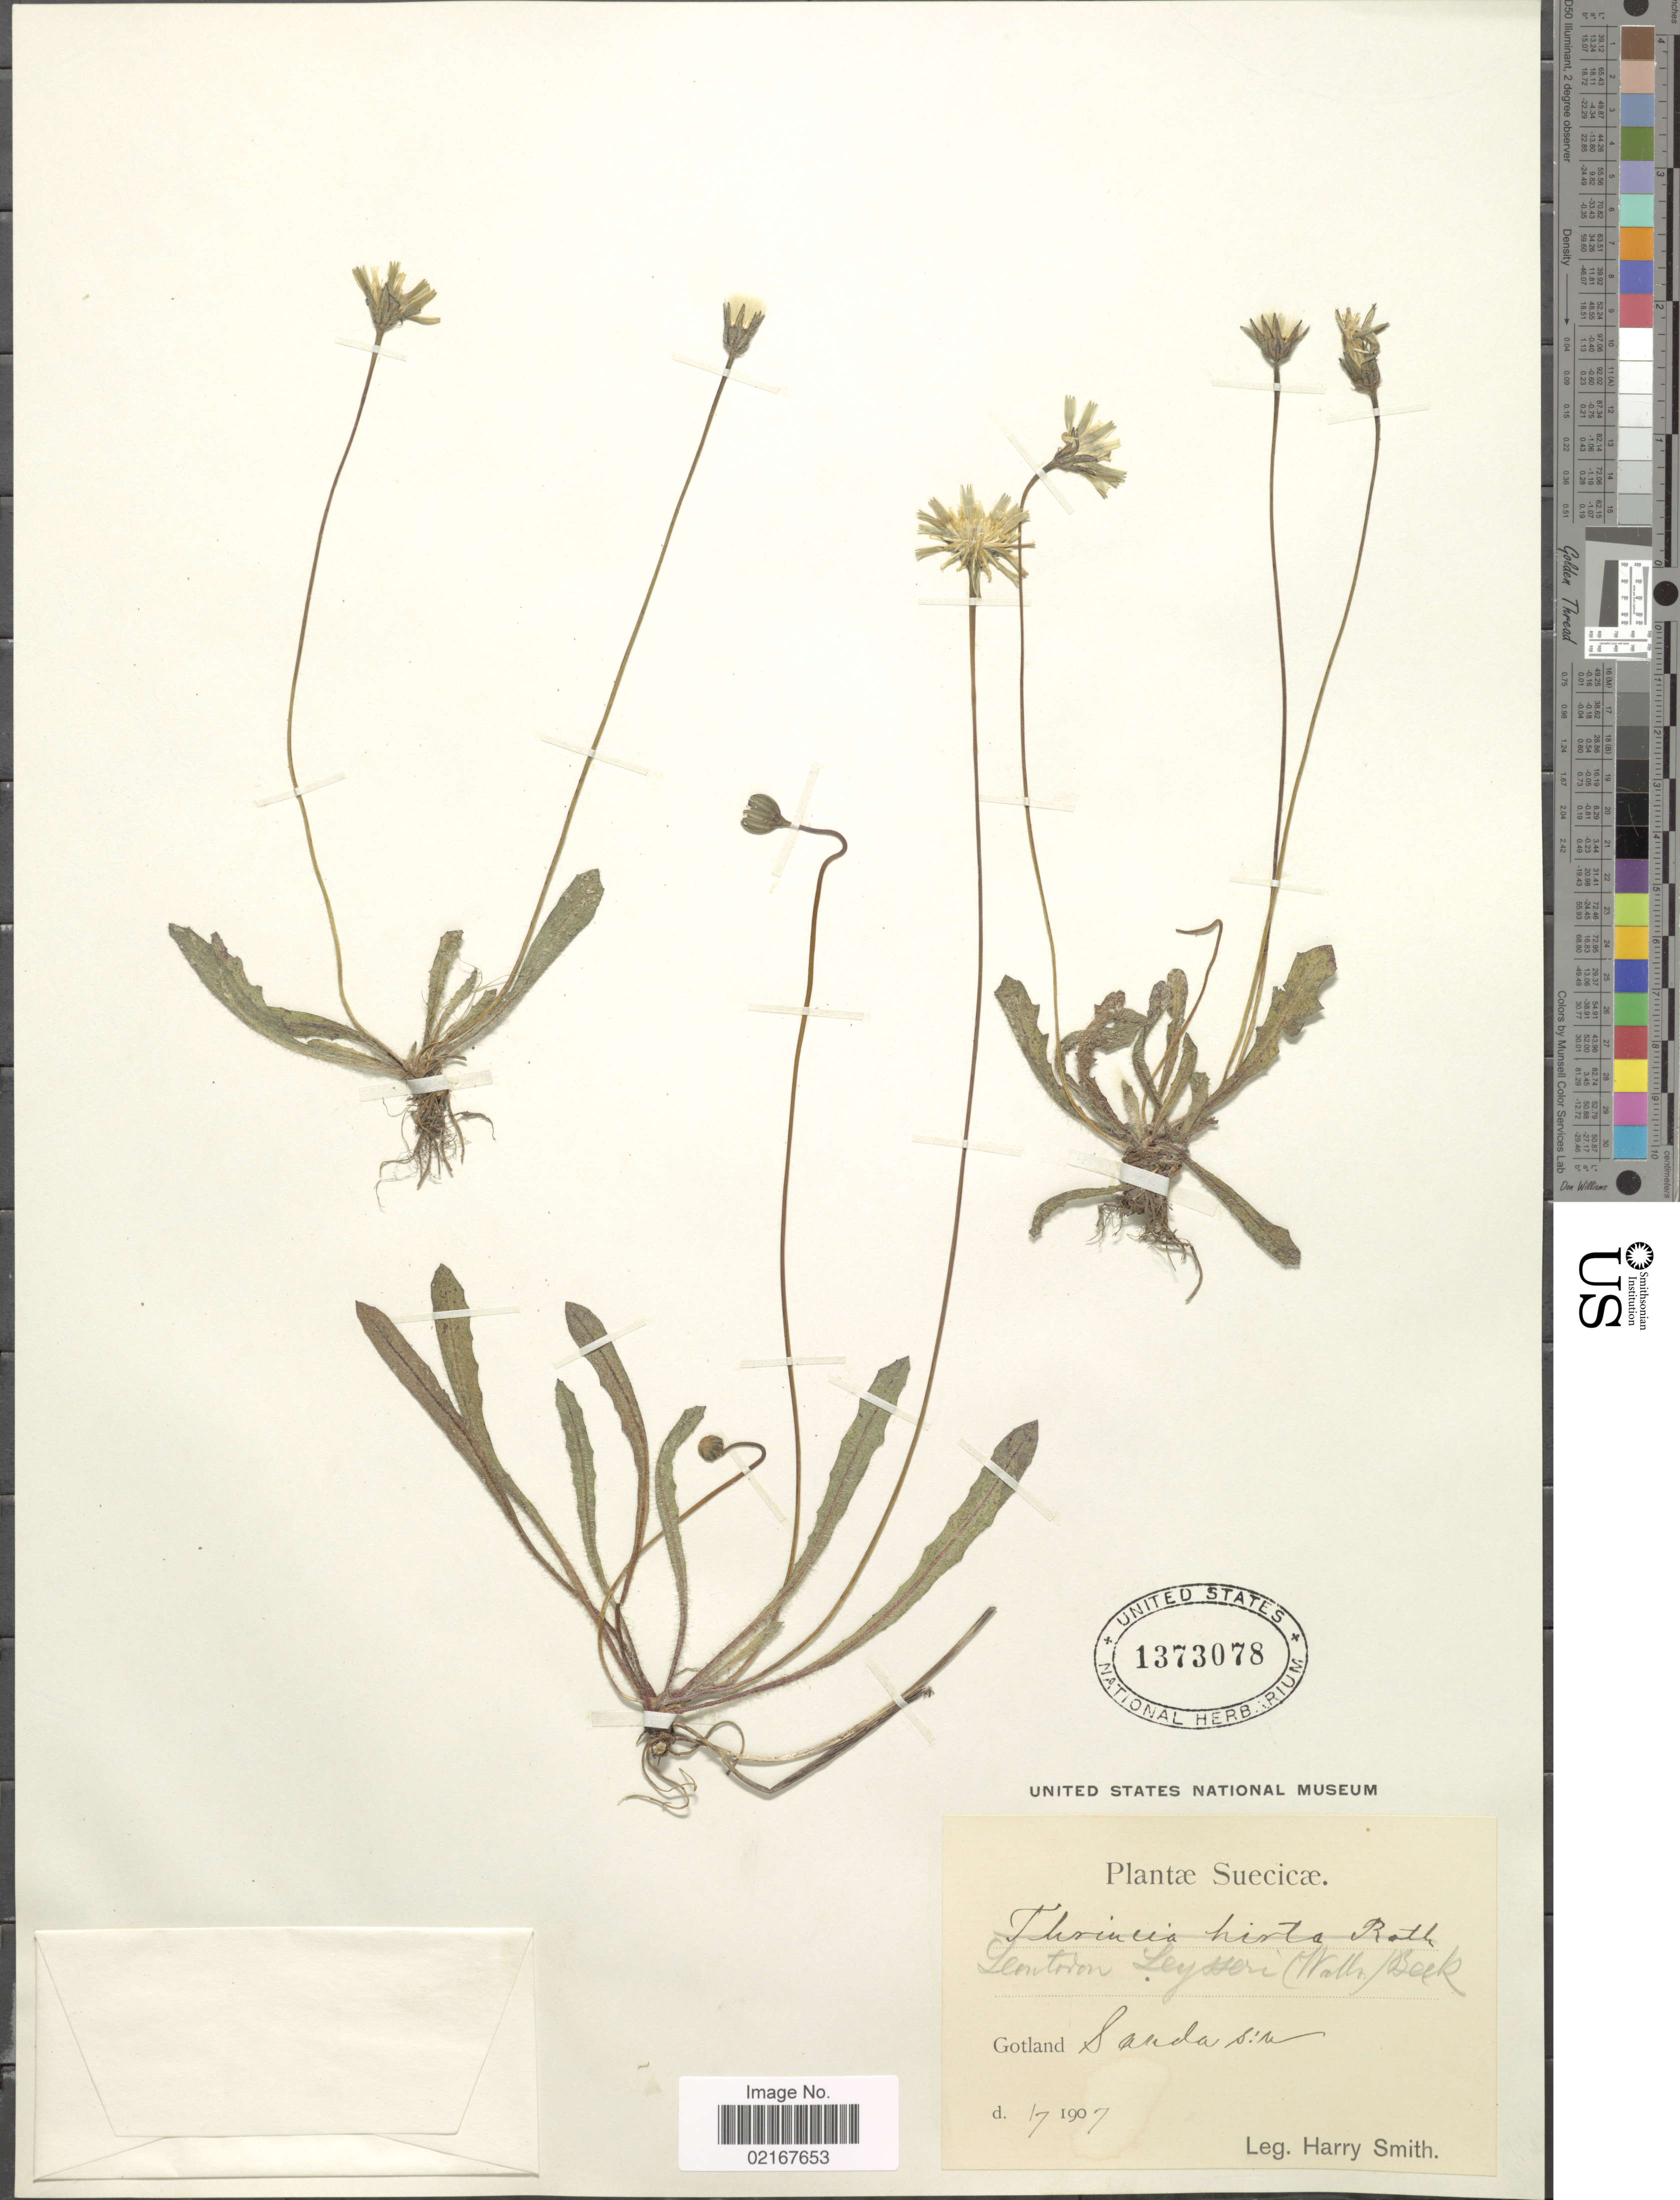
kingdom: Plantae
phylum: Tracheophyta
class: Magnoliopsida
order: Asterales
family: Asteraceae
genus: Leontodon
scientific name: Leontodon saxatilis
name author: Lam.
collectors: H. Smith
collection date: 1907-07-01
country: Sweden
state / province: Gotland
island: Gotland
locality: Suecicae, Gotland, Sanda s:n.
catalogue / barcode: US 1373078